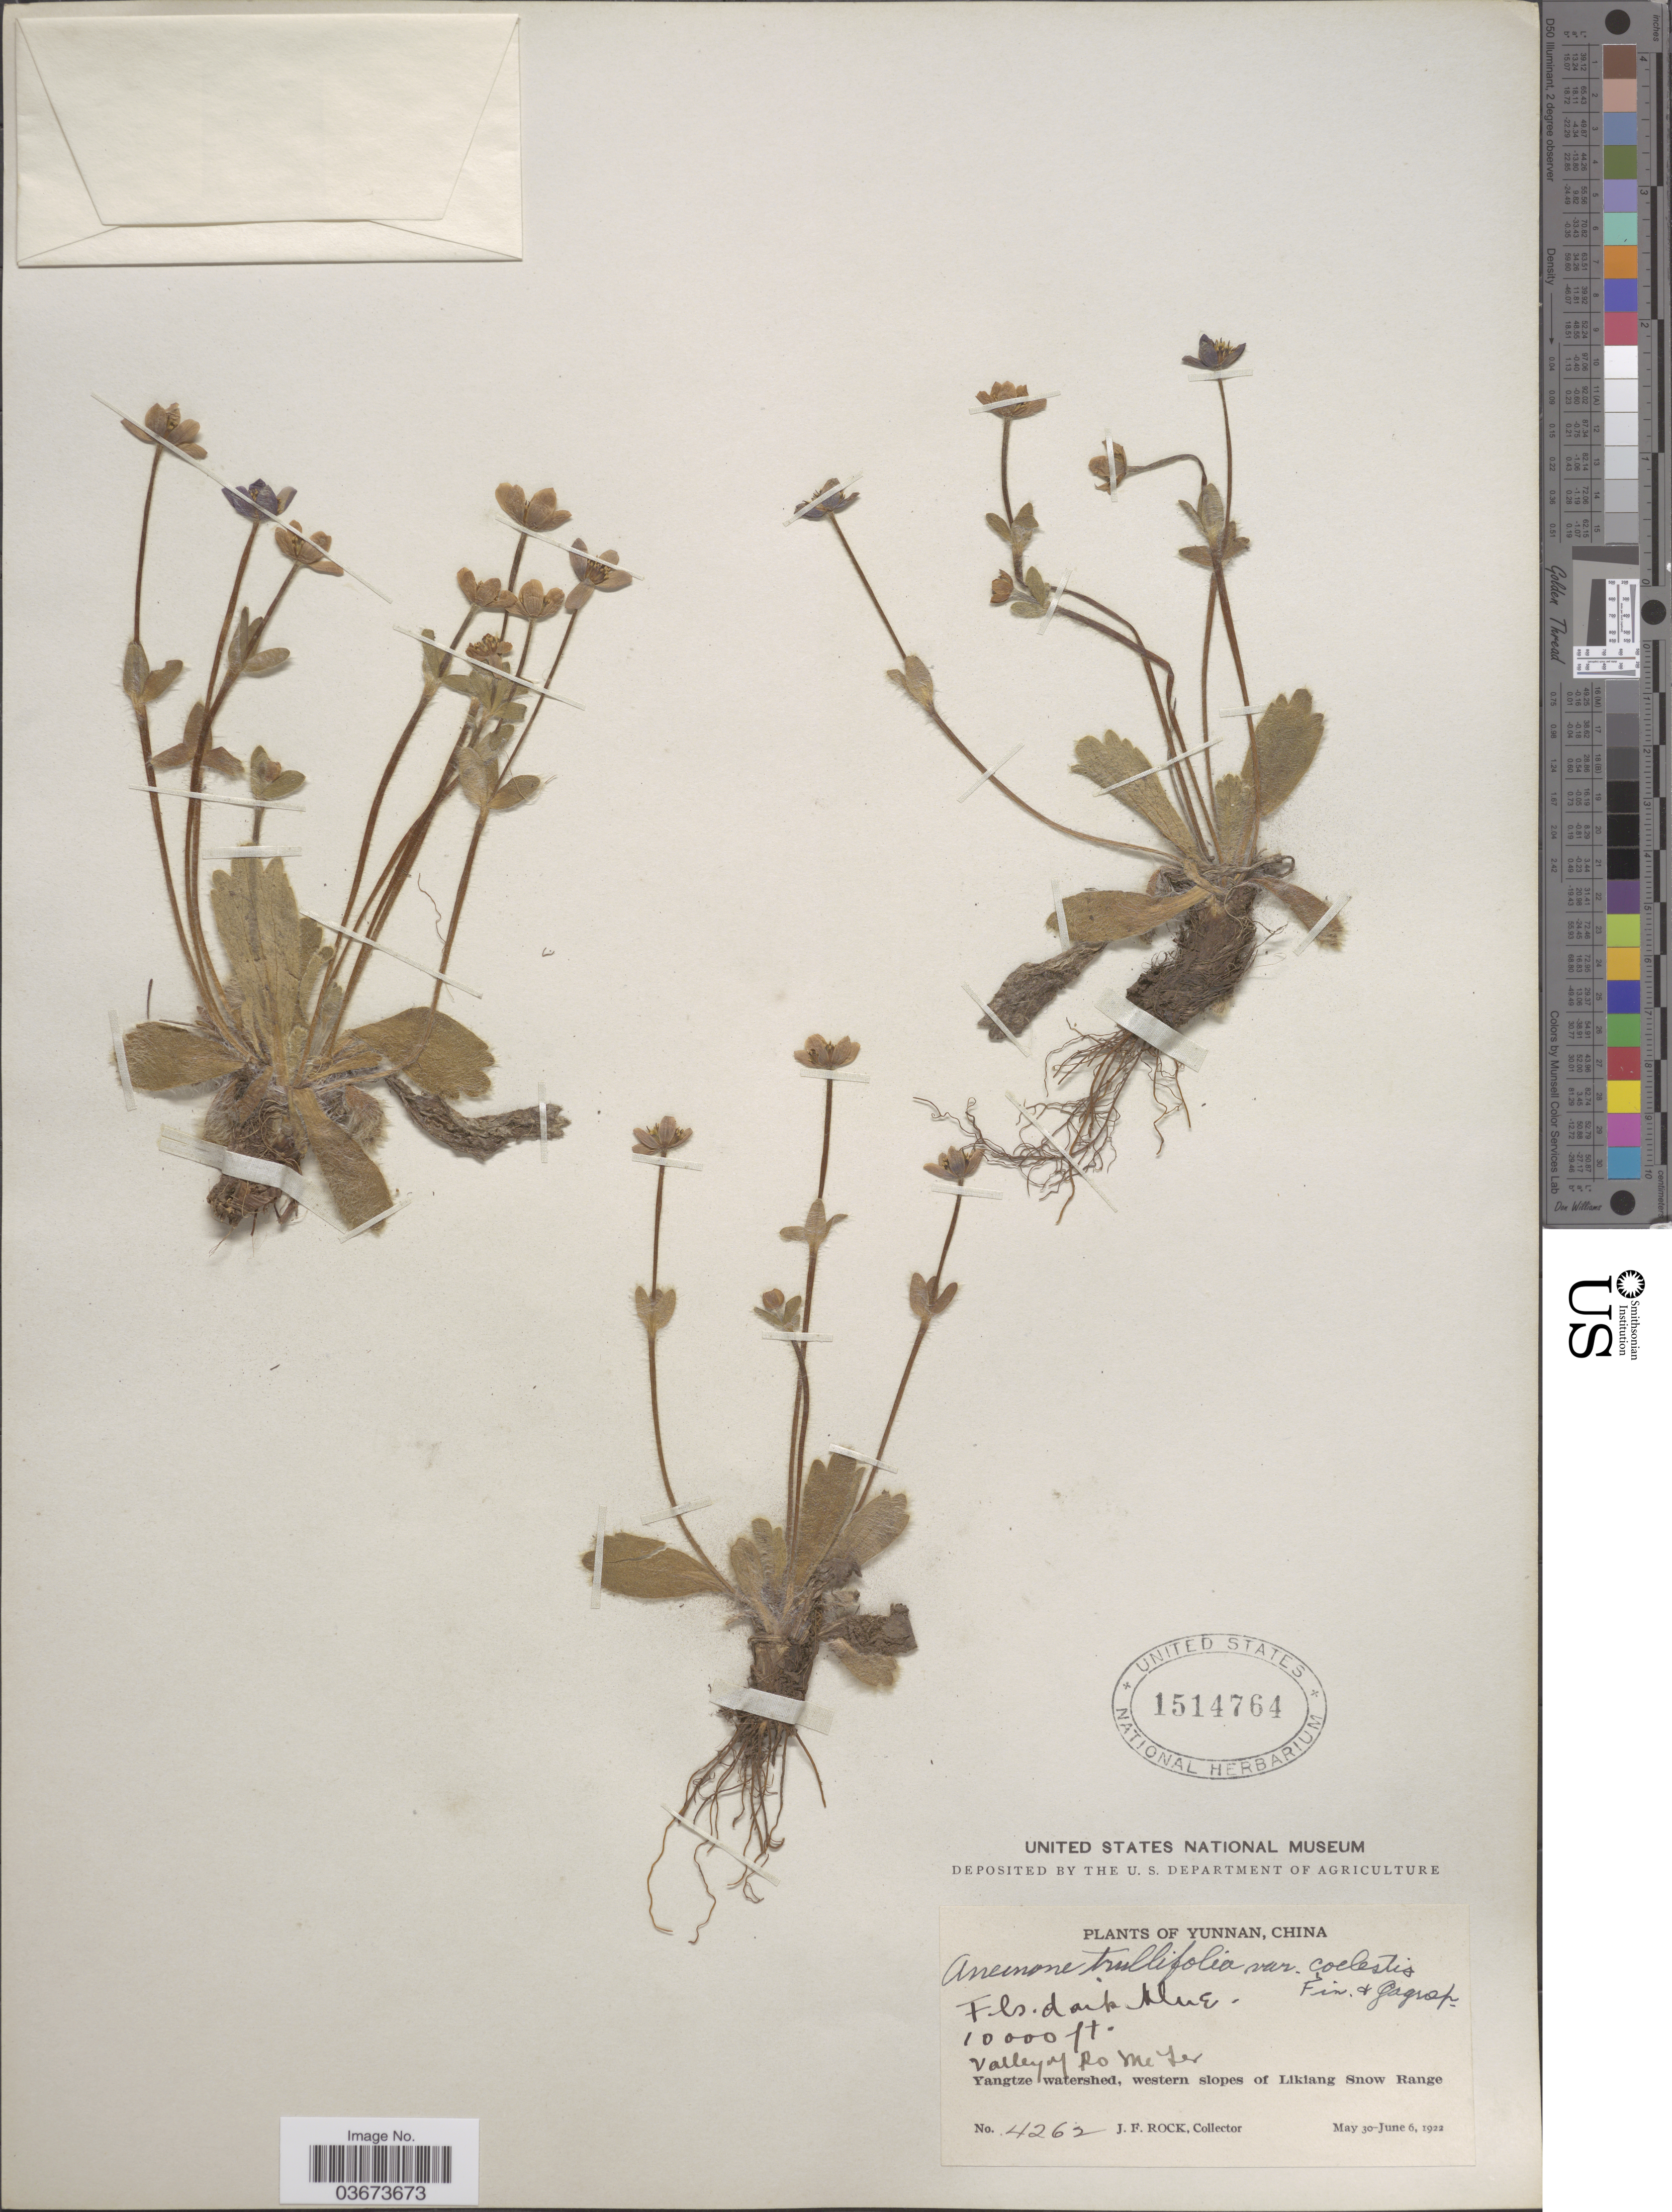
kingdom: Plantae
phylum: Tracheophyta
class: Magnoliopsida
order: Ranunculales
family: Ranunculaceae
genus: Anemone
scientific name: Anemone coelestina var. coelestina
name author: Franch.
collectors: J. Rock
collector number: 4262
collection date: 1922-05-30/1922-06-06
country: China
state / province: Yunnan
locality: Valley of Po Me Ter. Yangtze watershed, western slopes of Likiang Snow Range.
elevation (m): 3048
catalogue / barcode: US 1514764